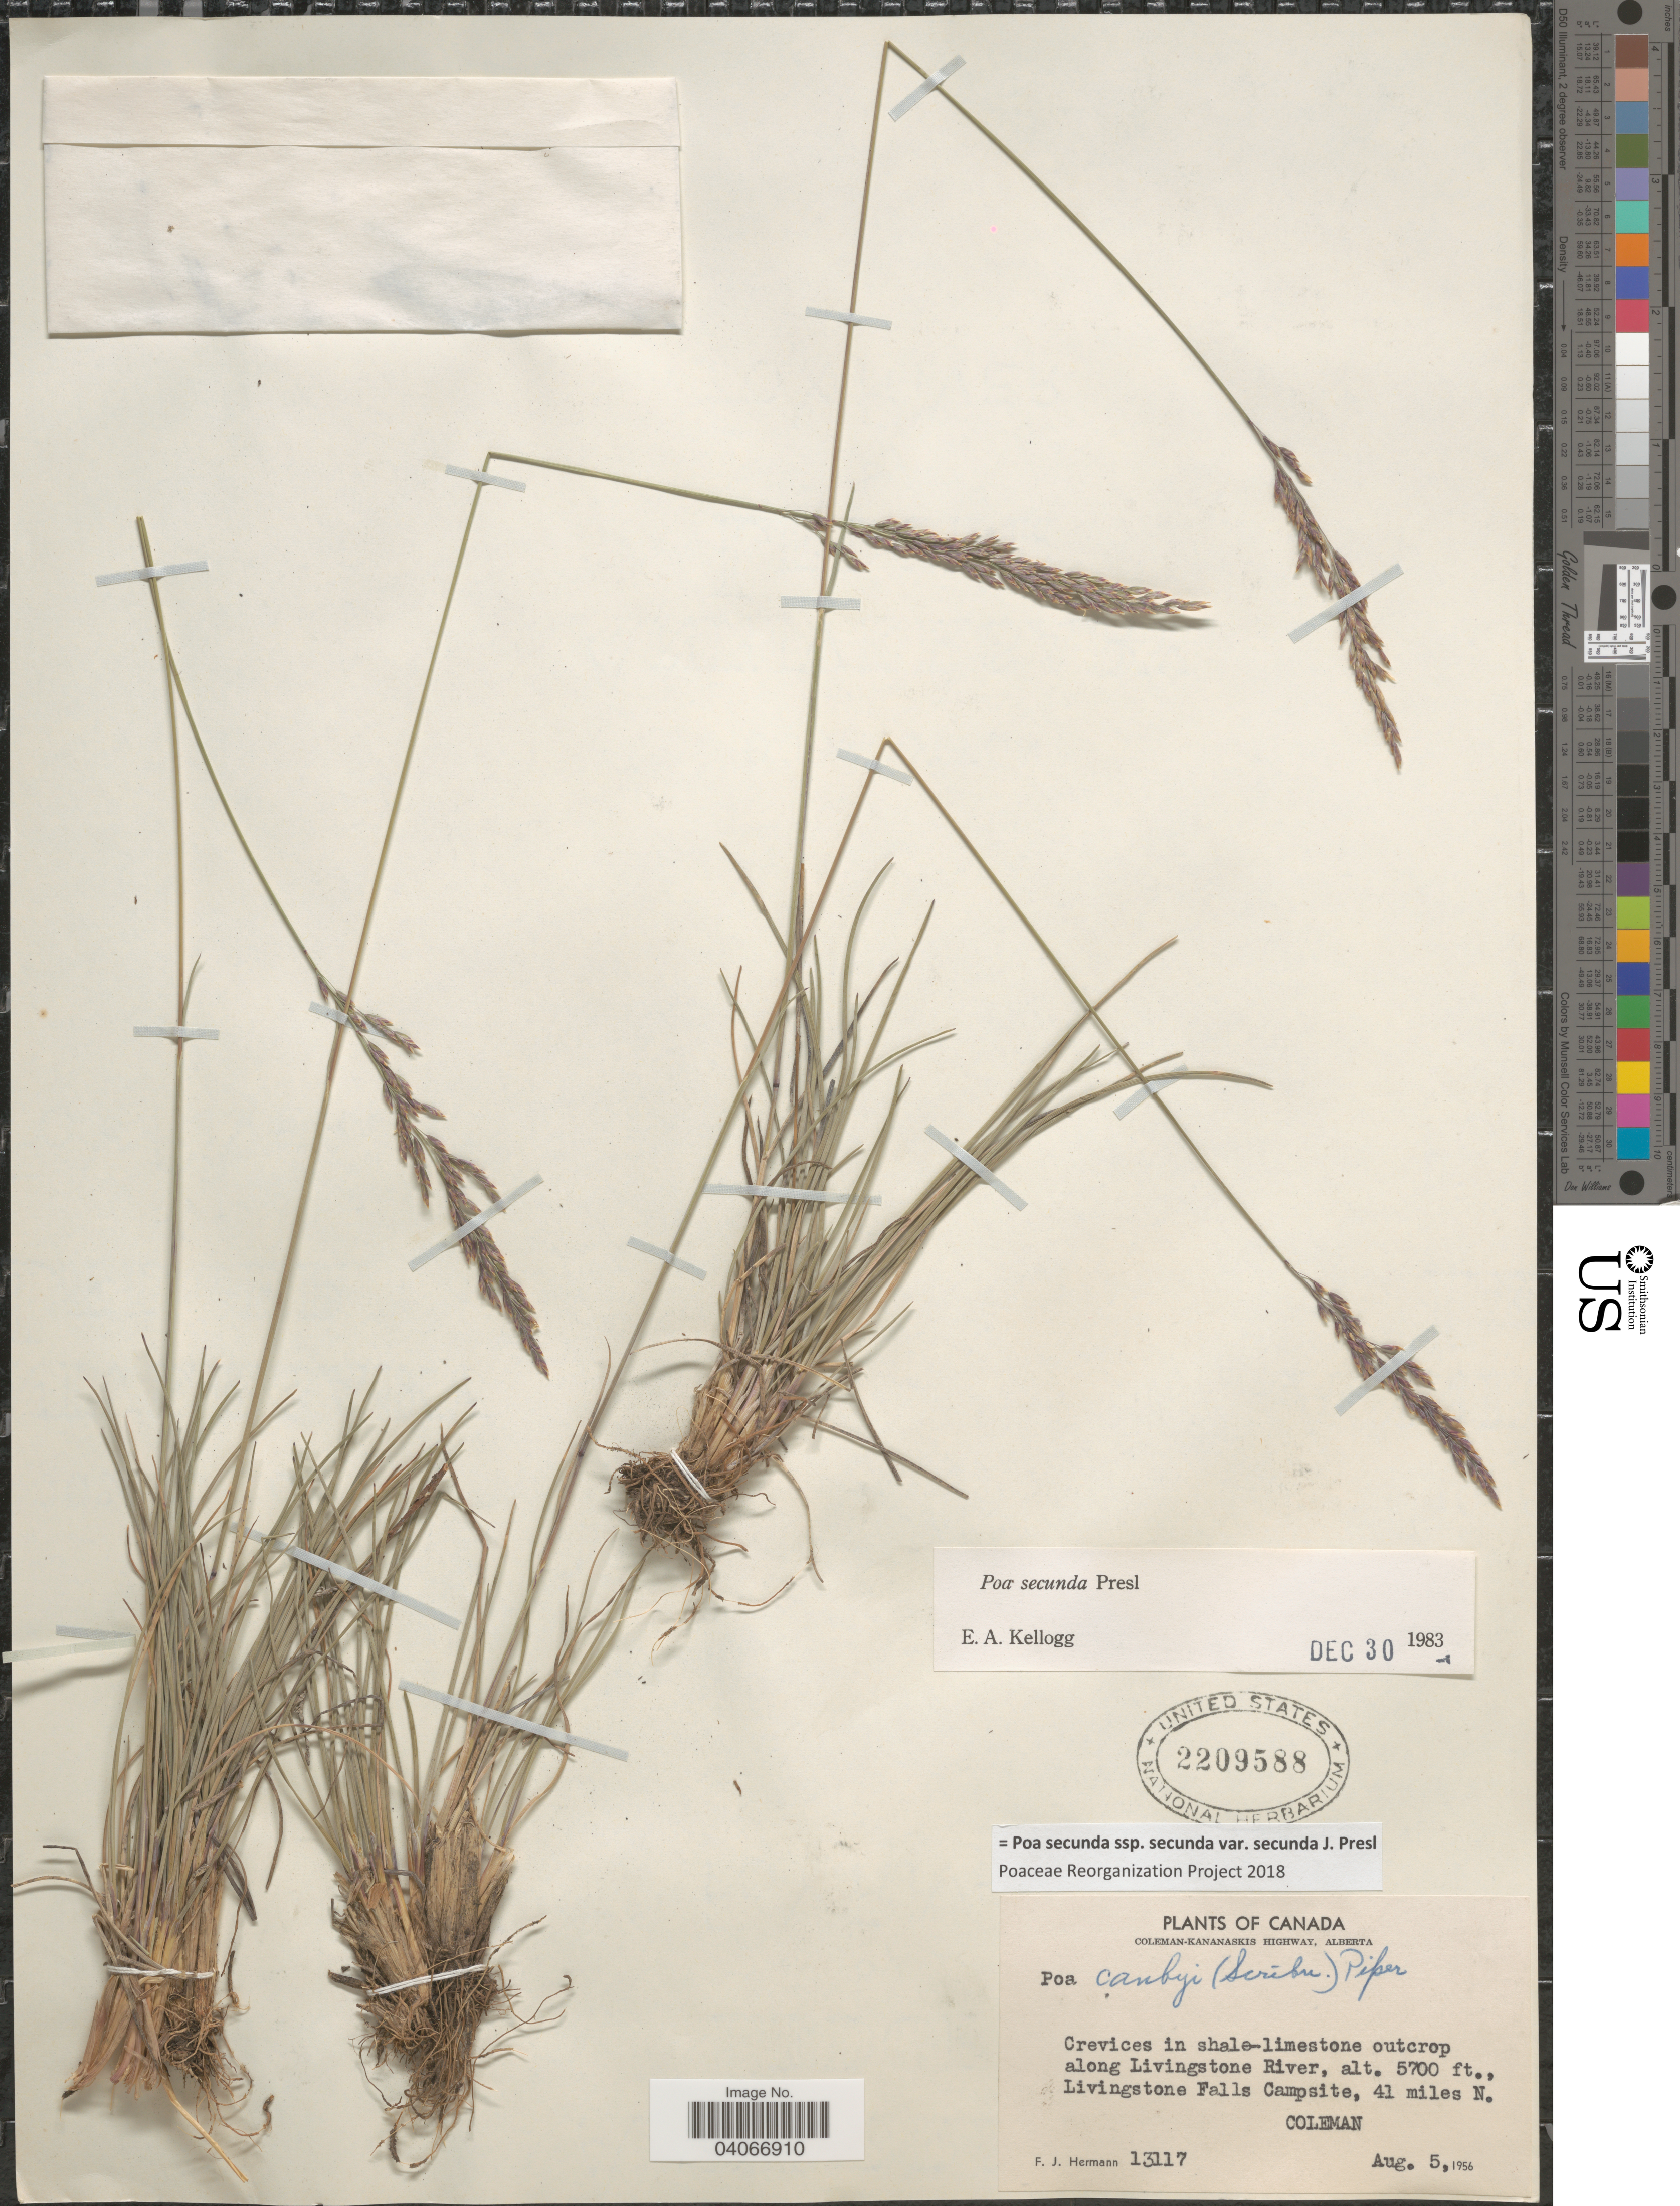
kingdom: Plantae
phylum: Tracheophyta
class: Liliopsida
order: Poales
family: Poaceae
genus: Poa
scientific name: Poa secunda subsp. secunda var. secunda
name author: J. Presl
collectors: F. J. Hermann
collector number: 13117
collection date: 1956-08-05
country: Canada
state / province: Alberta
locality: Crevices in shale-limestone outcrop along Livingstone River, Livingstone Falls Campsite, 41 miles N. Coleman. Coleman-Kananaskis Highway.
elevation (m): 1737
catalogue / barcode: US 2209588